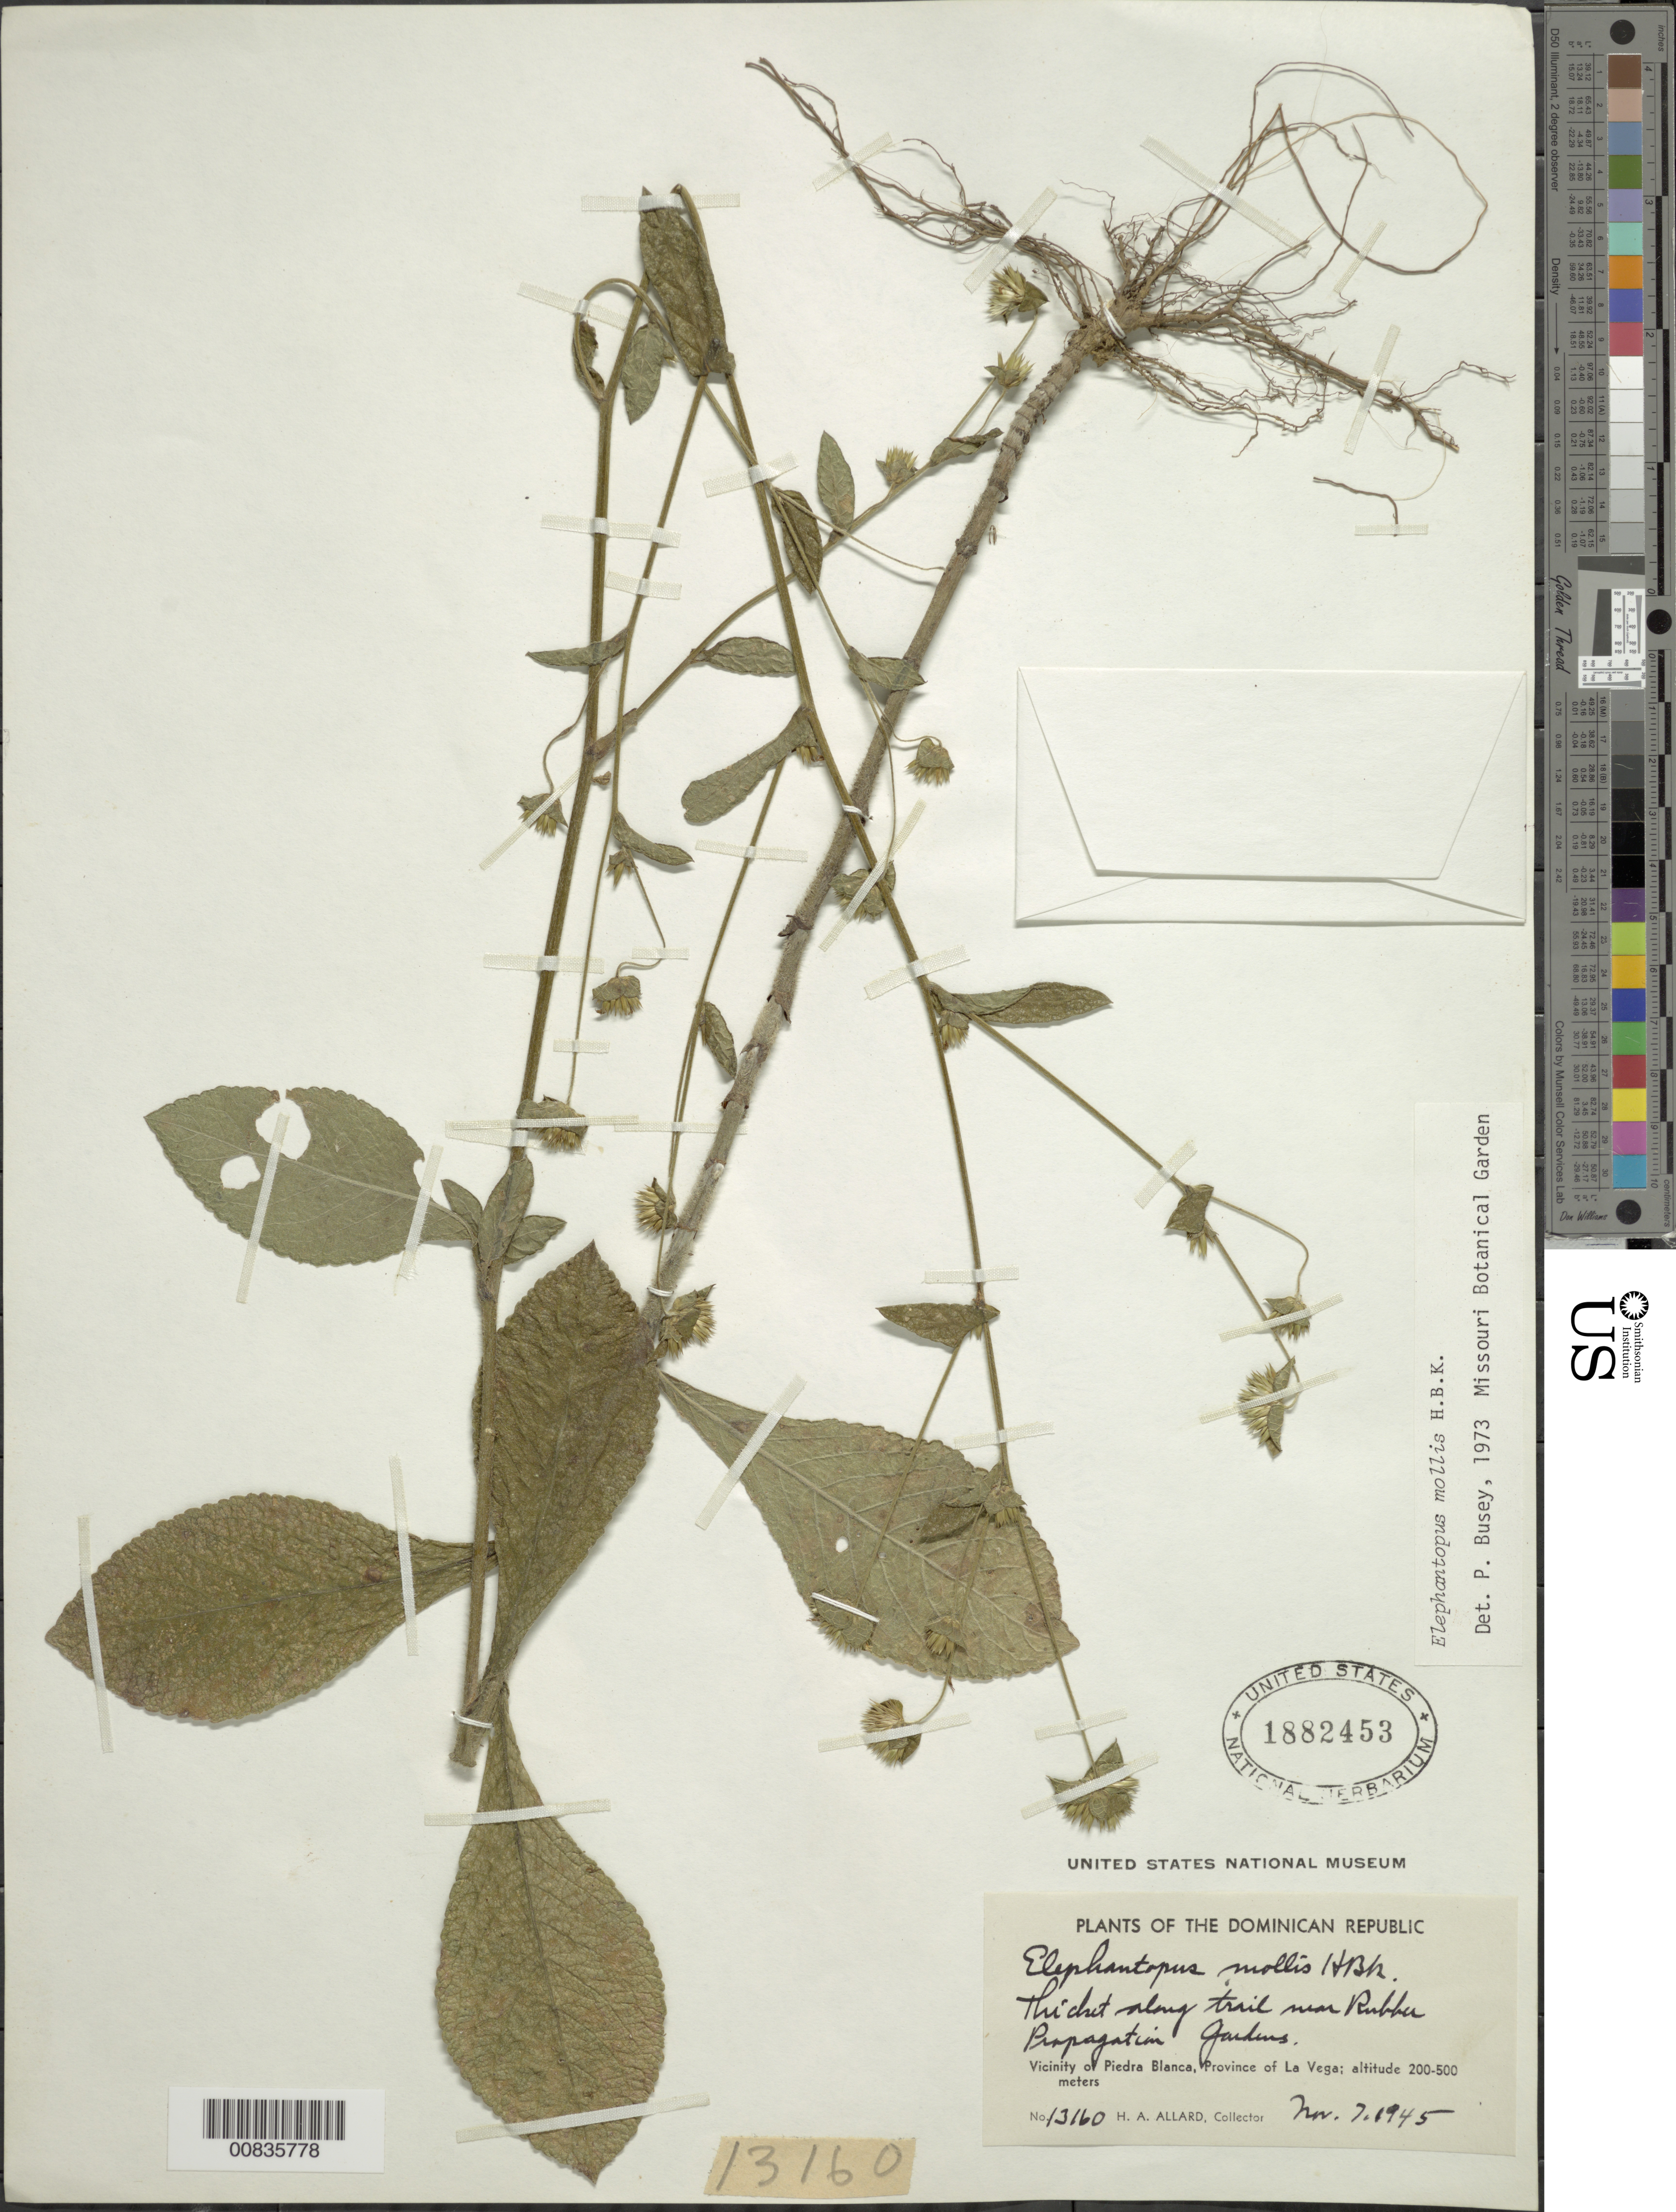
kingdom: Plantae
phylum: Tracheophyta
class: Magnoliopsida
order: Asterales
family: Asteraceae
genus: Elephantopus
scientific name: Elephantopus mollis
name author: Kunth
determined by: Busey, P.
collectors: H. A. Allard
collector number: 13160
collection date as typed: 07 Nov 1945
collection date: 1945-11-07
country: Dominican Republic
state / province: La Vega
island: Hispaniola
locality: Vicinity of Piedra Blanca, along trail to Rubber Propagation Gardens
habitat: Thicket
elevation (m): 200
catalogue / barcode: US 1882453